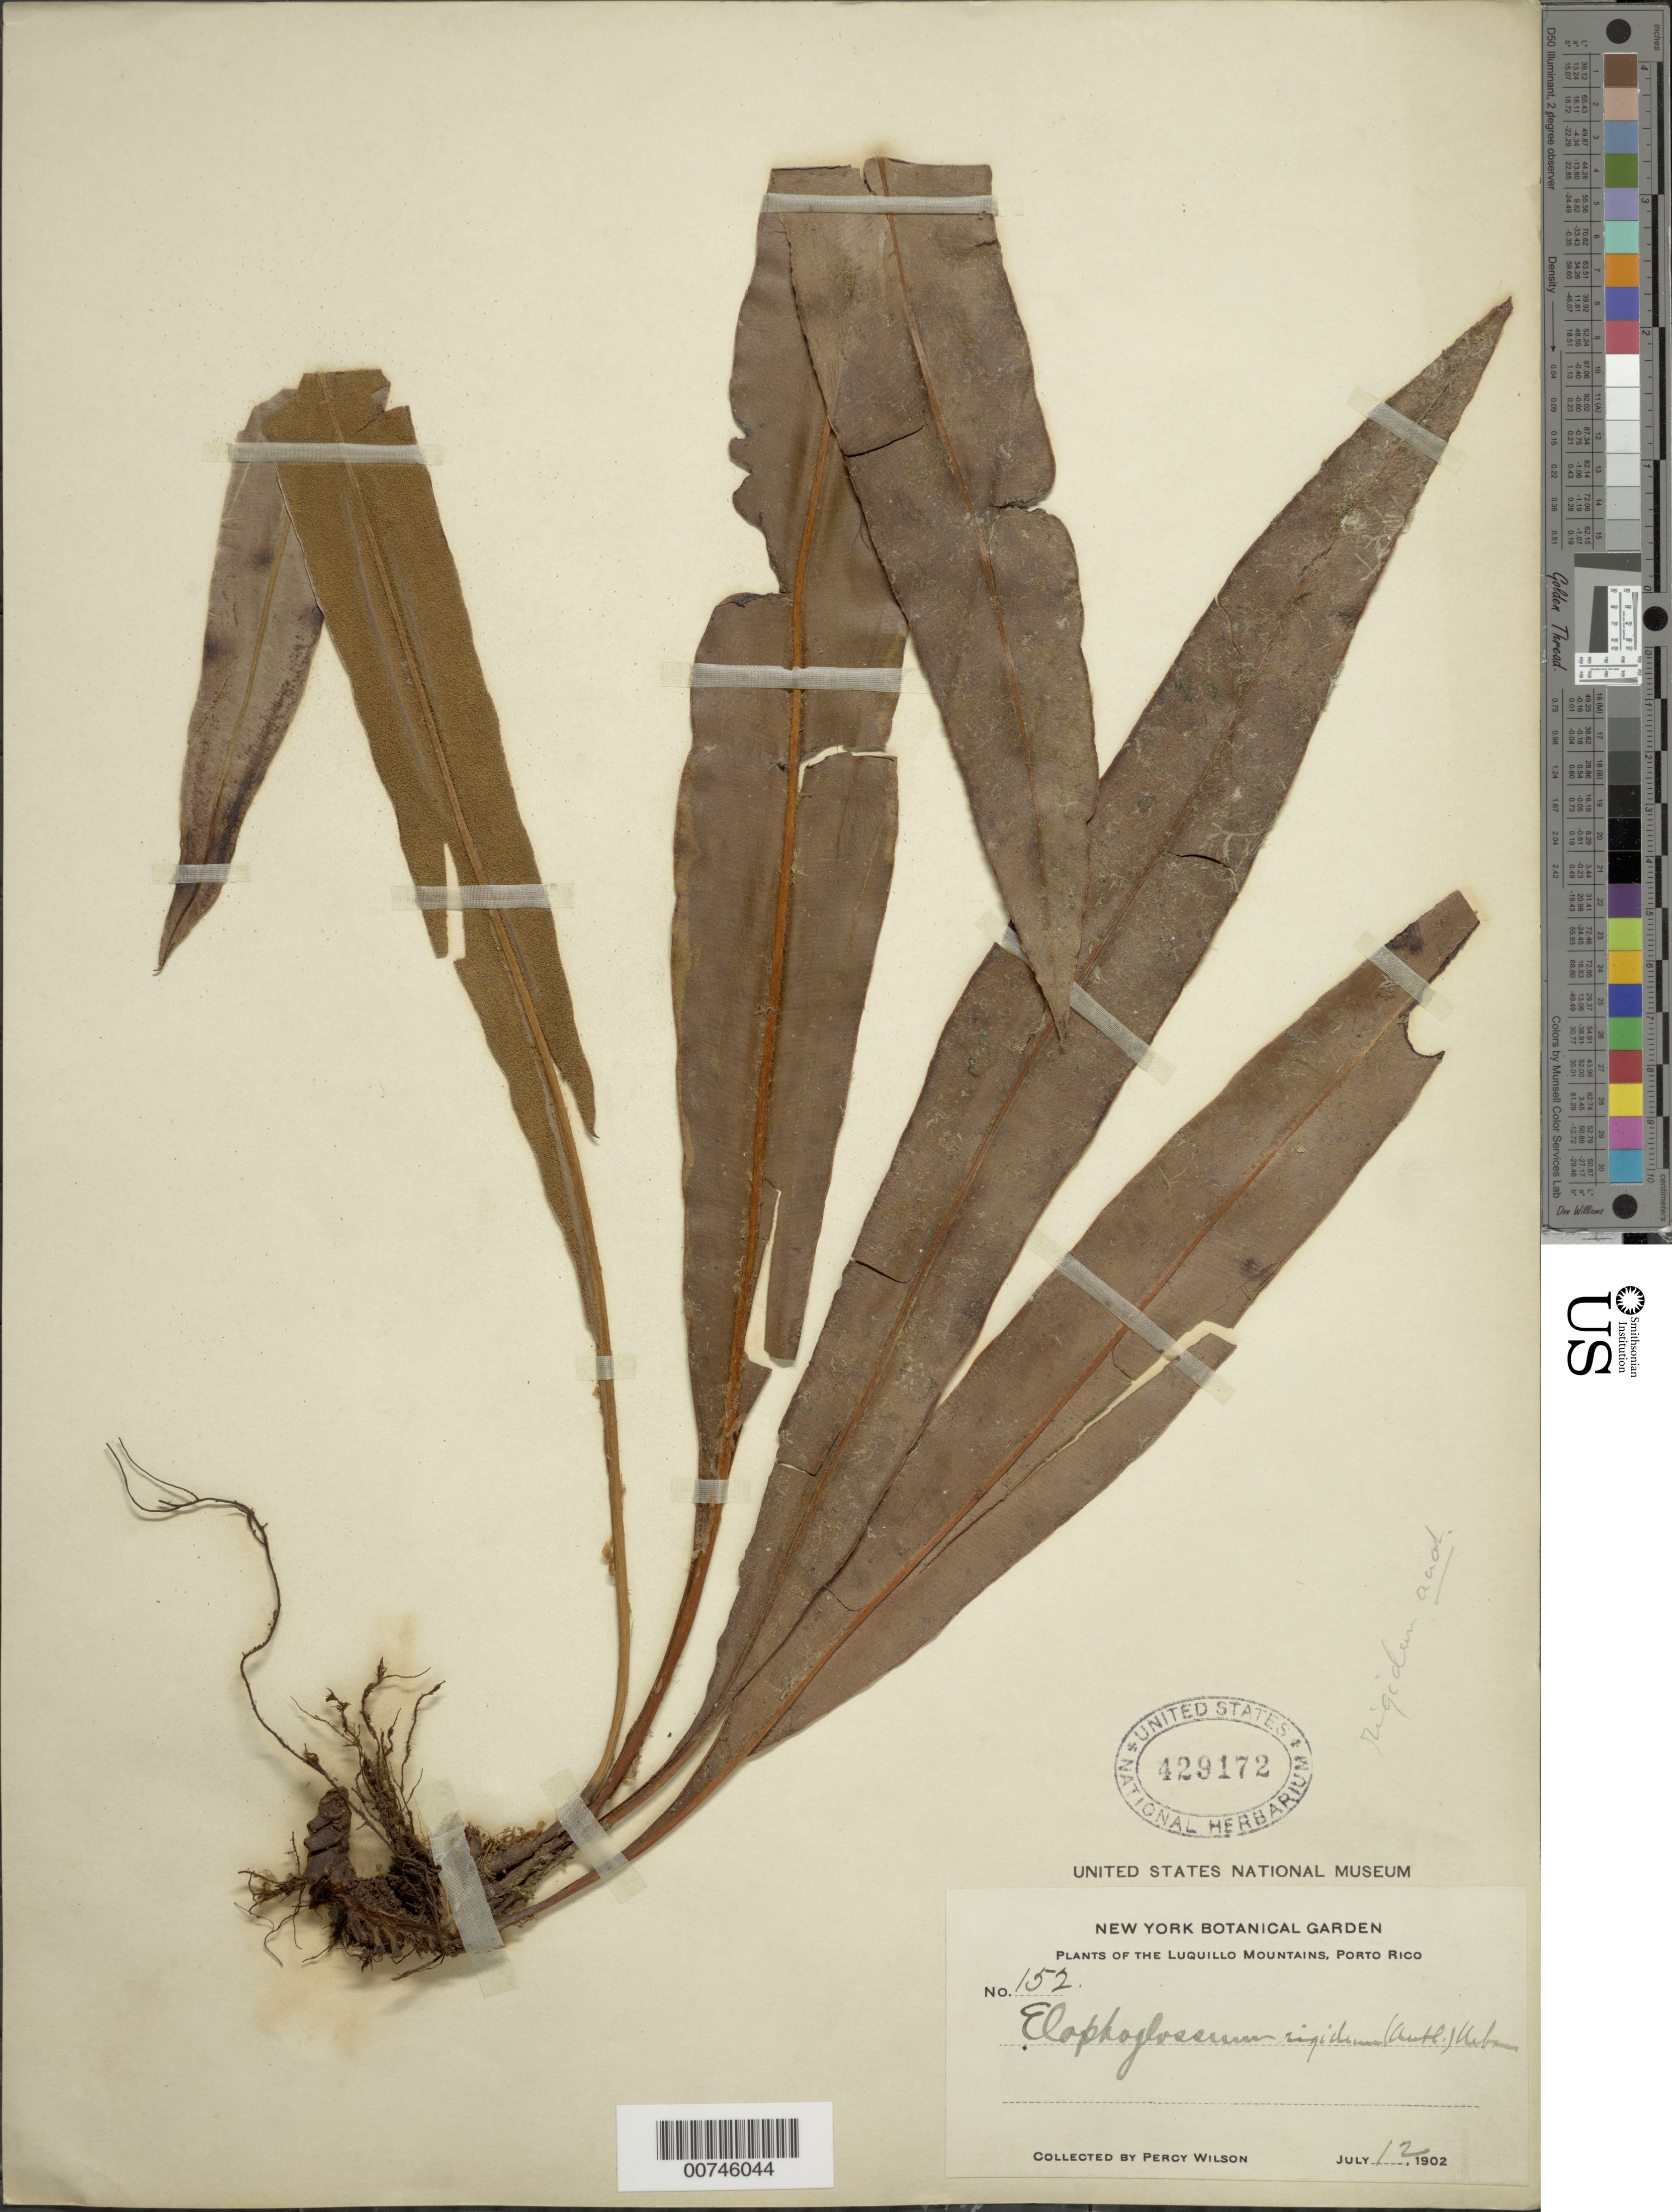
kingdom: Plantae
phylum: Tracheophyta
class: Polypodiopsida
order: Polypodiales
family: Dryopteridaceae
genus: Elaphoglossum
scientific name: Elaphoglossum longifolium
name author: J. Sm.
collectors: P. Wilson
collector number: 152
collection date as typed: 12 Jul 1902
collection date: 1902-07-12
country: Puerto Rico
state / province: Luquillo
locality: Luquillo Mountains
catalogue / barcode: US 429172